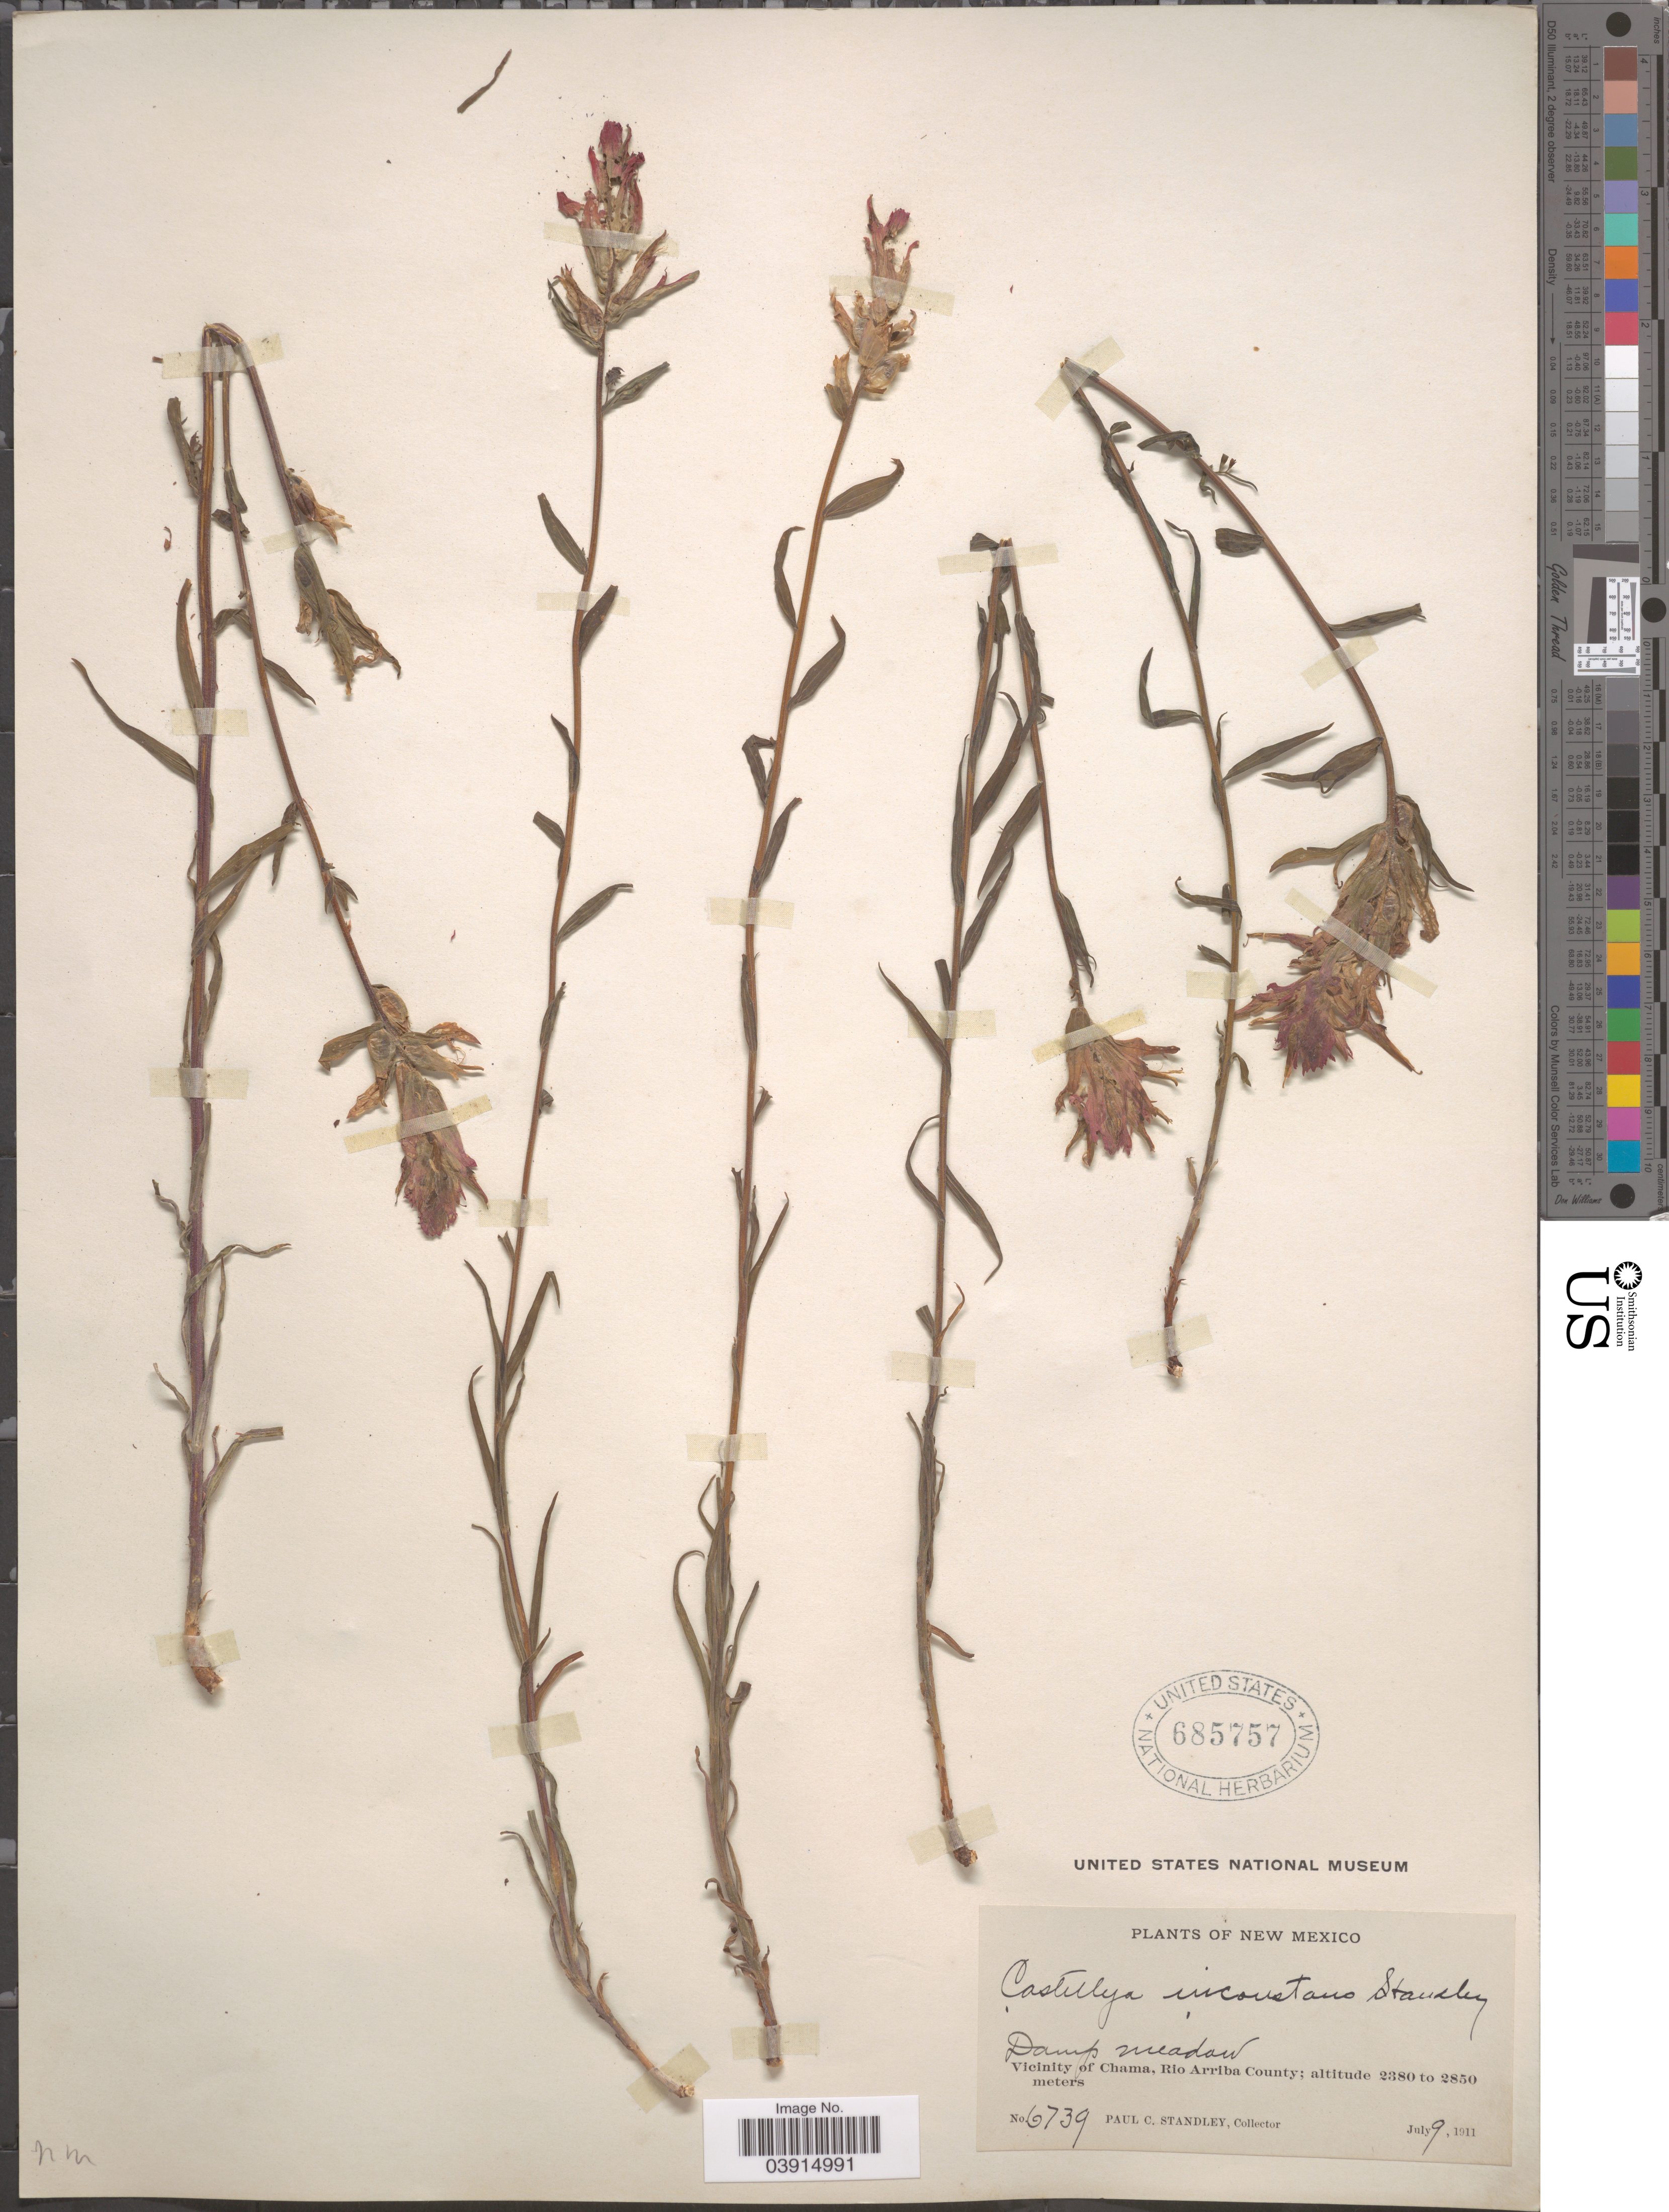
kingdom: Plantae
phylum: Tracheophyta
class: Magnoliopsida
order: Lamiales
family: Orobanchaceae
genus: Castilleja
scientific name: Castilleja sp.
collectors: P. C. Standley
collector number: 6739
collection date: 1911-07-09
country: United States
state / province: New Mexico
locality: Vicinity of Chama, Rio Arriba County.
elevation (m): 2380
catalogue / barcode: US 685757